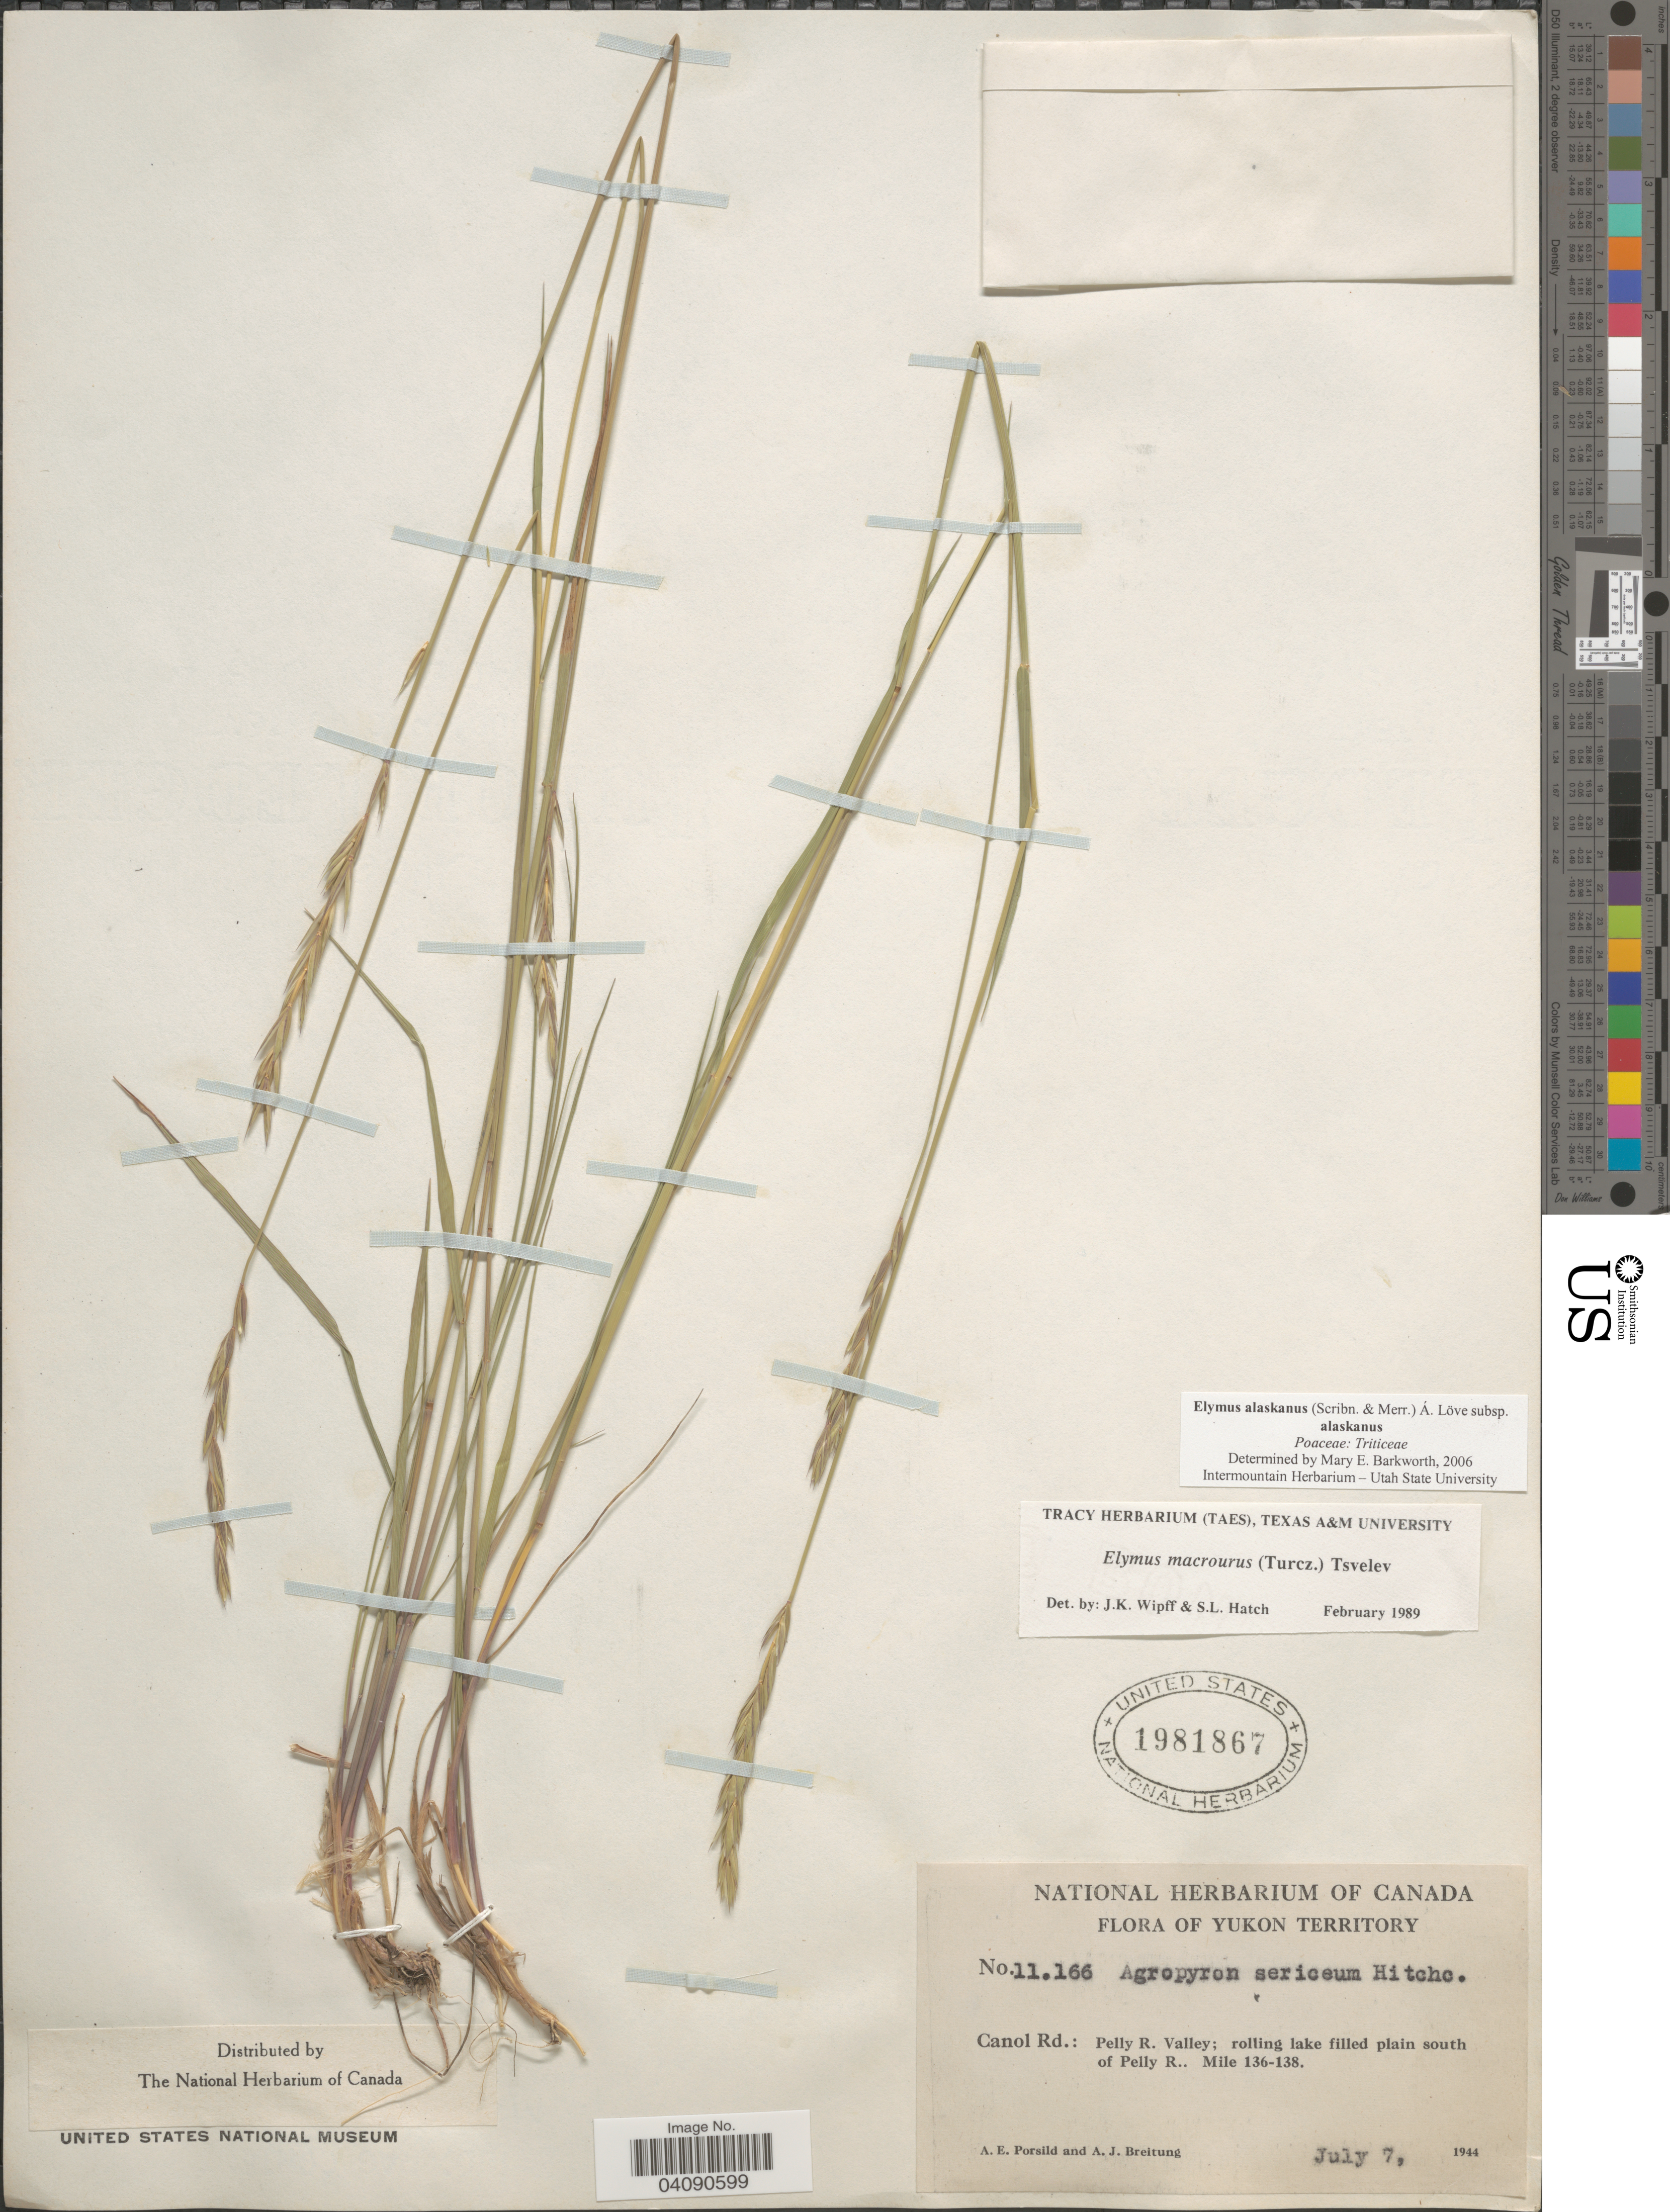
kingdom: Plantae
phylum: Tracheophyta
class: Liliopsida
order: Poales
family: Poaceae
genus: Elymus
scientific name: Elymus alaskanus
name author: (Scribn. & Merr.) Á. Löve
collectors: A. E. Porsild & A. Breitung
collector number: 11166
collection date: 1944-07-07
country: Canada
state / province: Yukon Territory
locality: Canol Rd.: Pelly R. Valley; rolling lake filled plain south of Pelly R. Mile 136-138.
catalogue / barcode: US 1981867